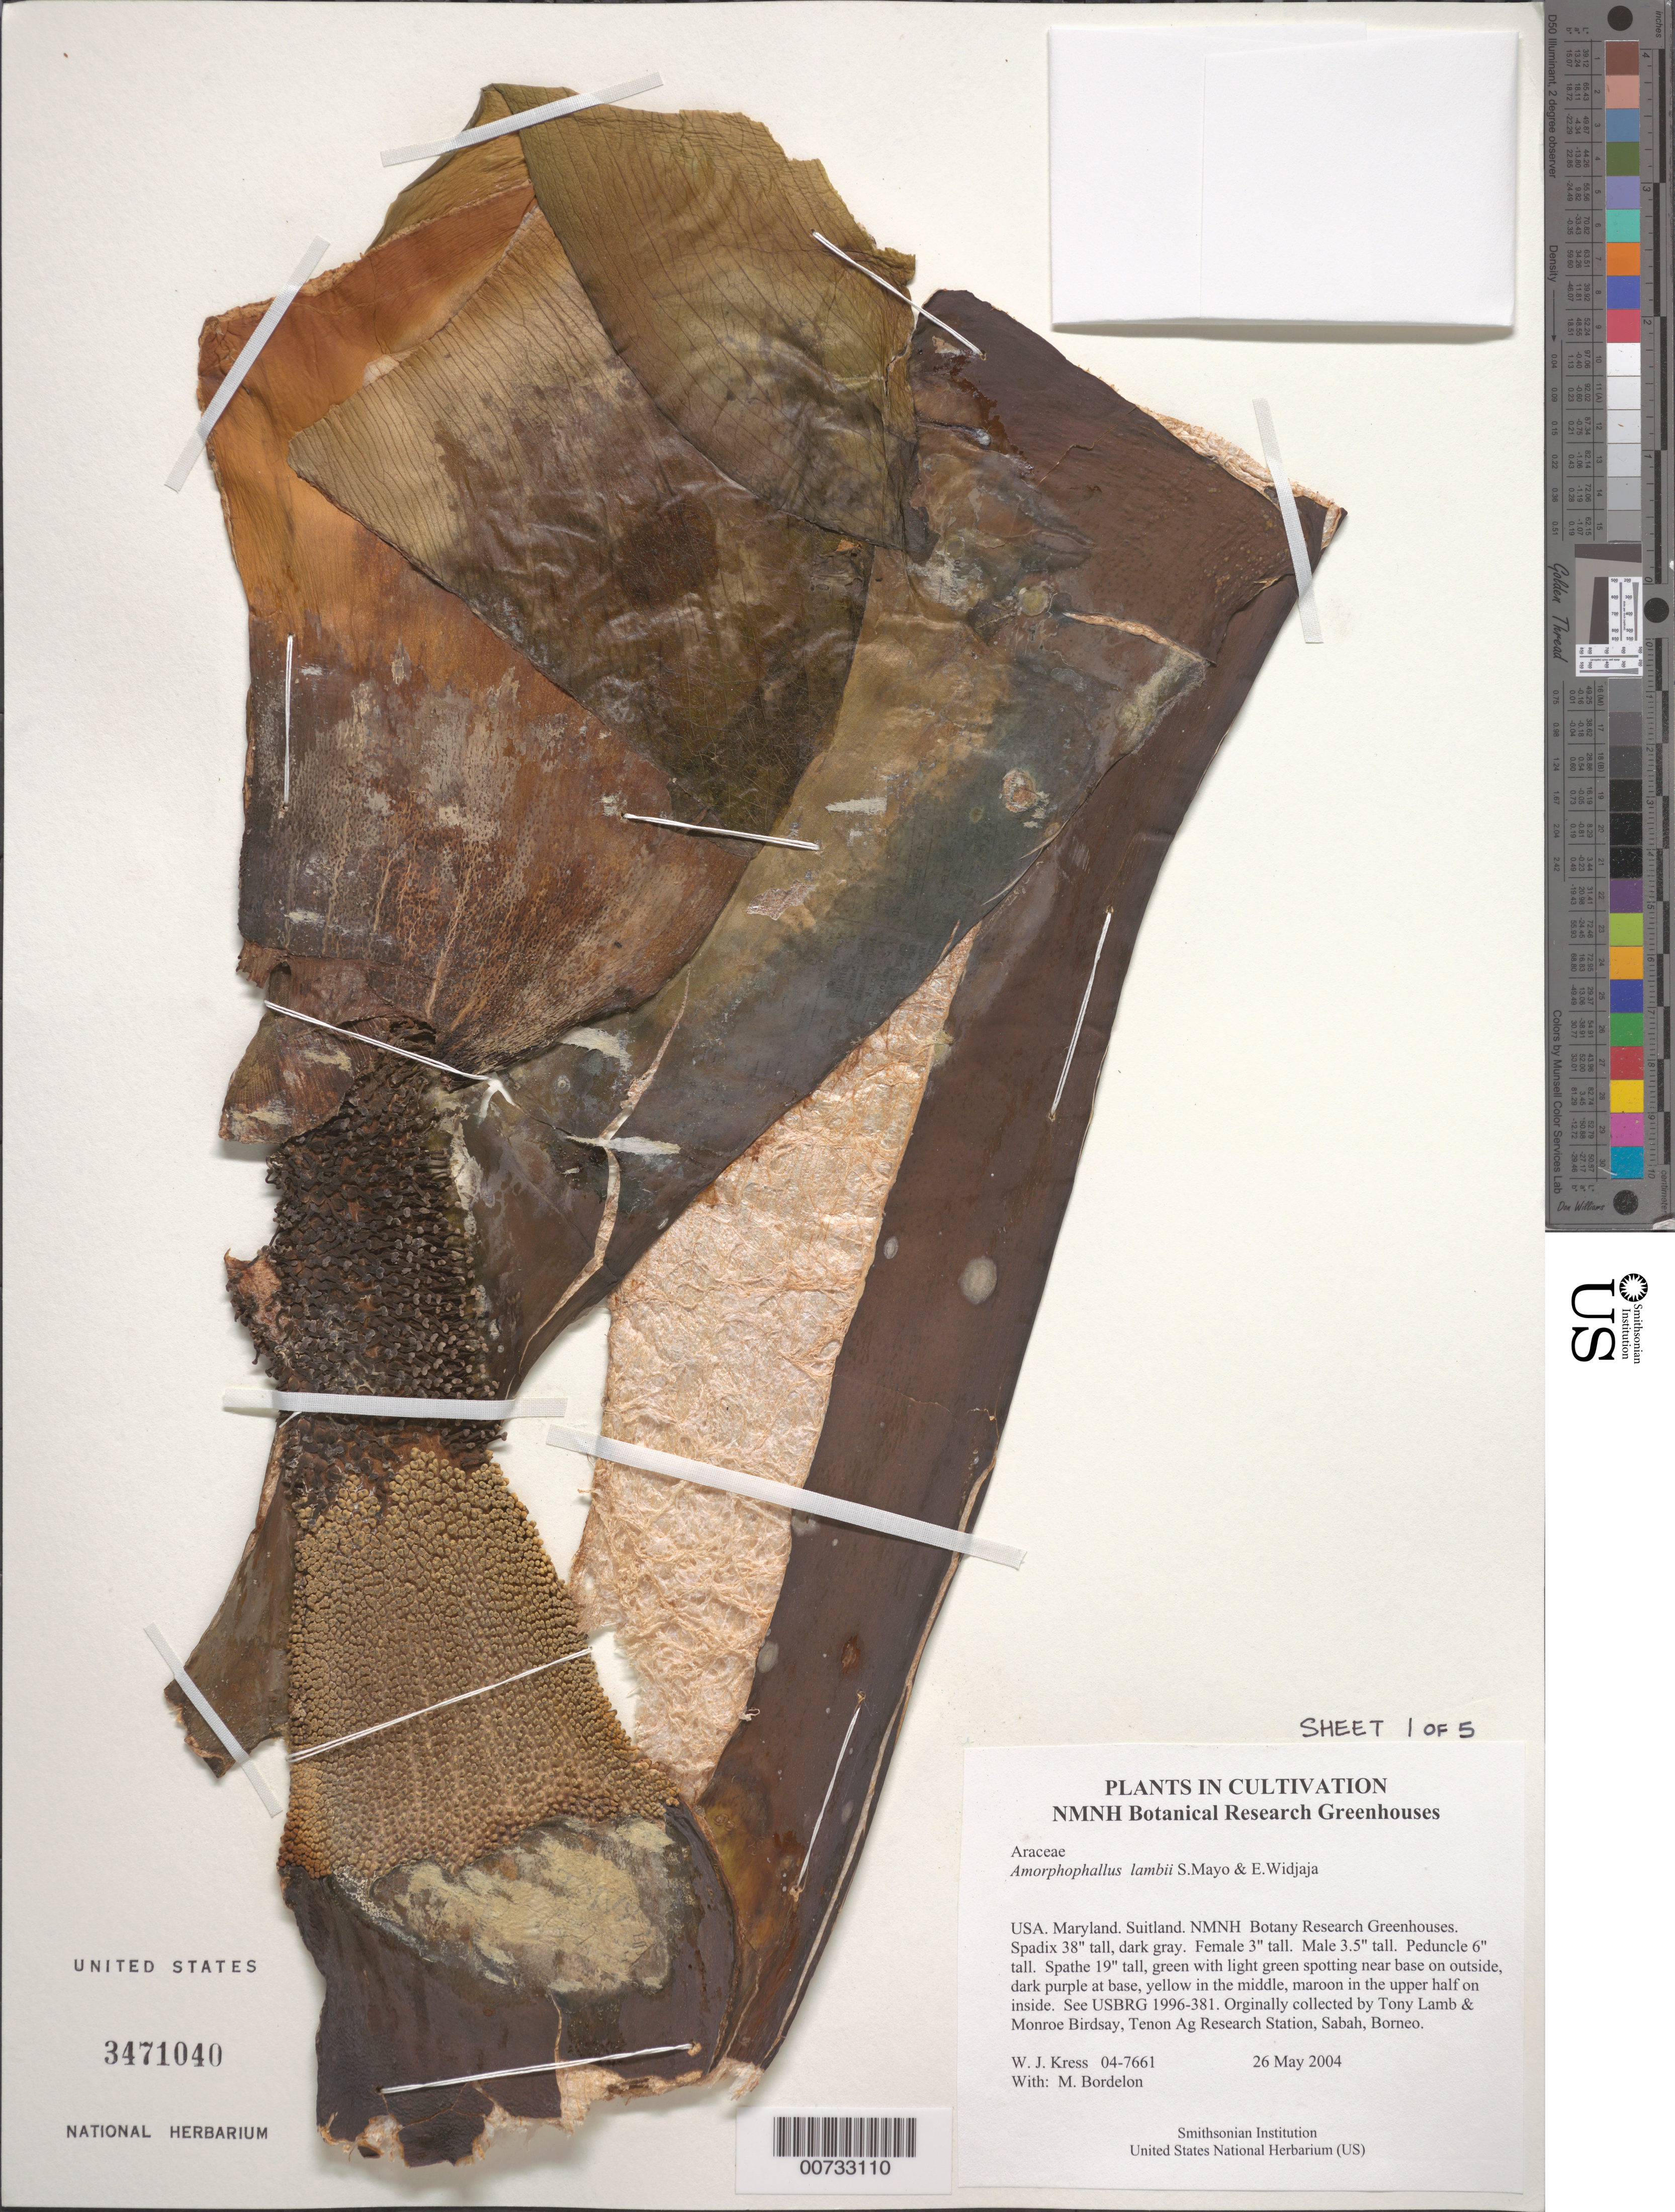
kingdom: Plantae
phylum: Tracheophyta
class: Liliopsida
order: Alismatales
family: Araceae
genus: Amorphophallus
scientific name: Amorphophallus lambii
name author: Mayo & Widjaja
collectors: W. J. Kress & M. Bordelon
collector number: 04-7661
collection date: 2004-05-26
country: United States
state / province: Maryland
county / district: Prince George's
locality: NMNH Botany Research Greenhouses. Suitland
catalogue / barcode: US 3471040